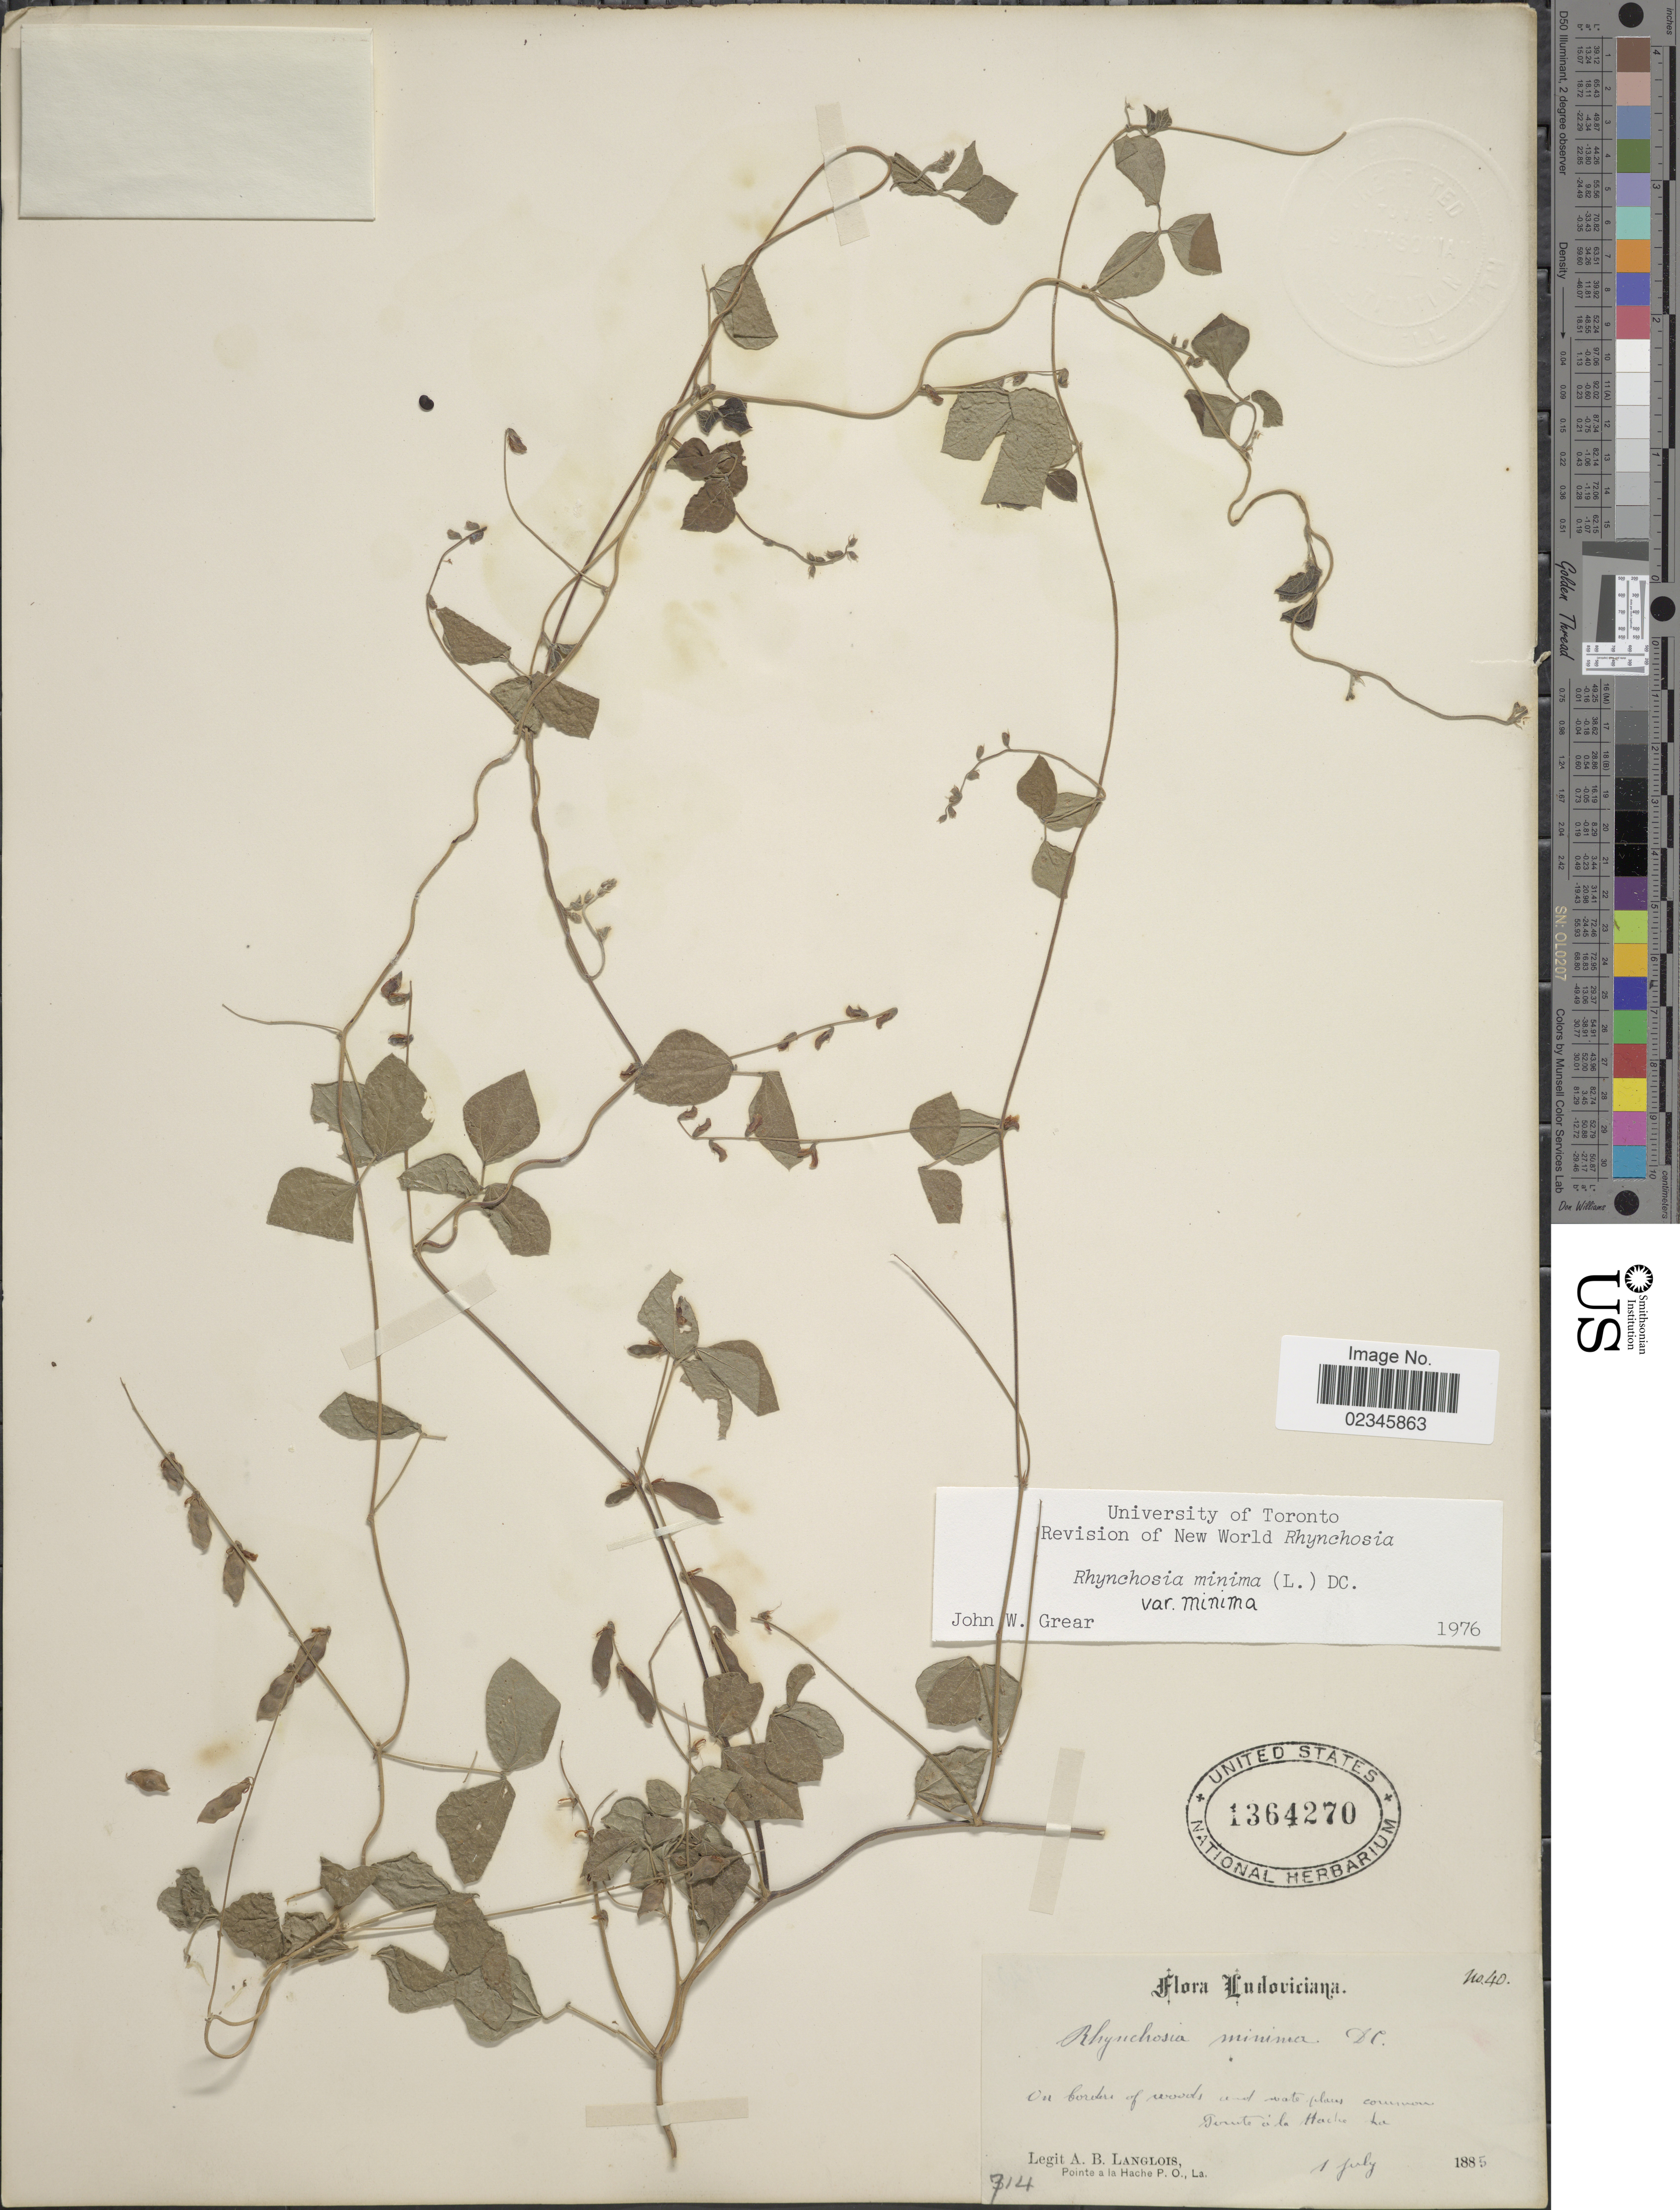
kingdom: Plantae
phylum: Tracheophyta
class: Magnoliopsida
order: Fabales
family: Fabaceae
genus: Rhynchosia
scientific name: Rhynchosia minima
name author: (L.) DC.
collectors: A. Langlois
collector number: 40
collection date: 1885-07-01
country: United States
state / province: Louisiana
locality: on border of woods, Pointe a la Hache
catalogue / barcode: US 1364270